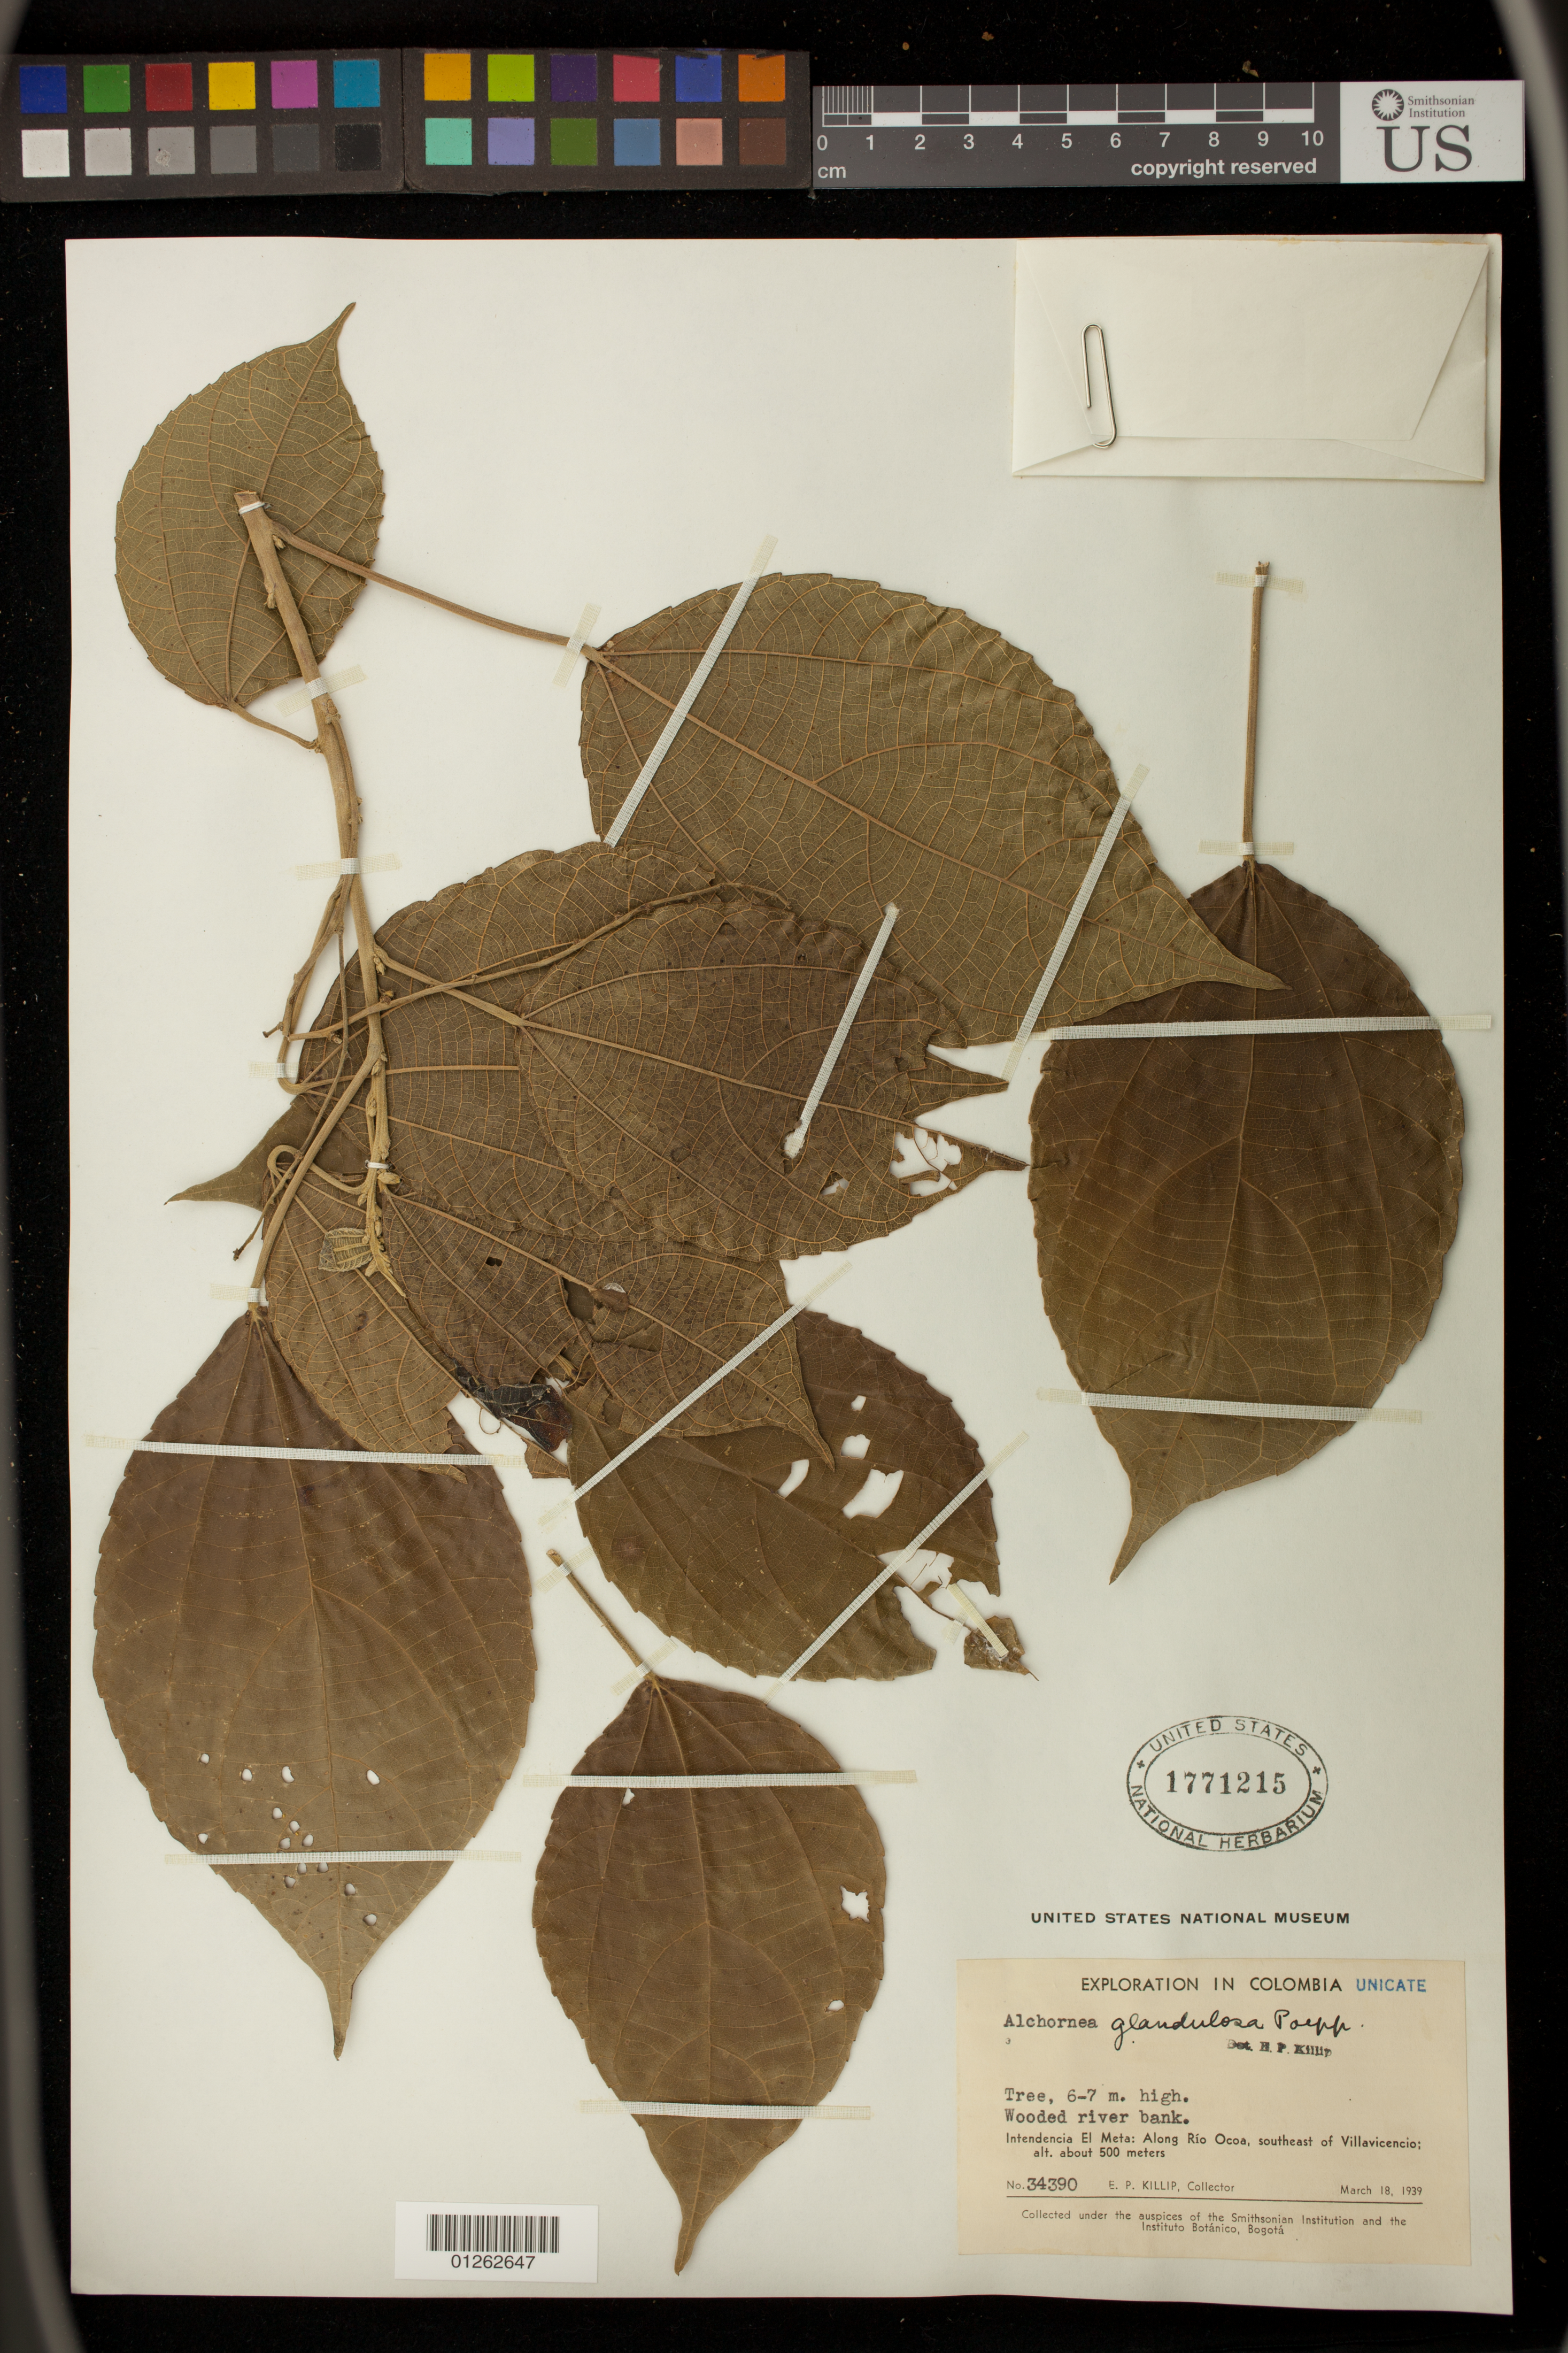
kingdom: Plantae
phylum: Tracheophyta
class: Magnoliopsida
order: Malpighiales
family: Euphorbiaceae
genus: Alchornea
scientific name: Alchornea glandulosa subsp. glandulosa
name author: Poepp.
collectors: E. P. Killip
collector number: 34390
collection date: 1939-03-18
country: Colombia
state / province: Meta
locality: Along Rio Ocoa, southeast of Villavicencio.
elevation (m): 500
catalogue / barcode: US 1771215